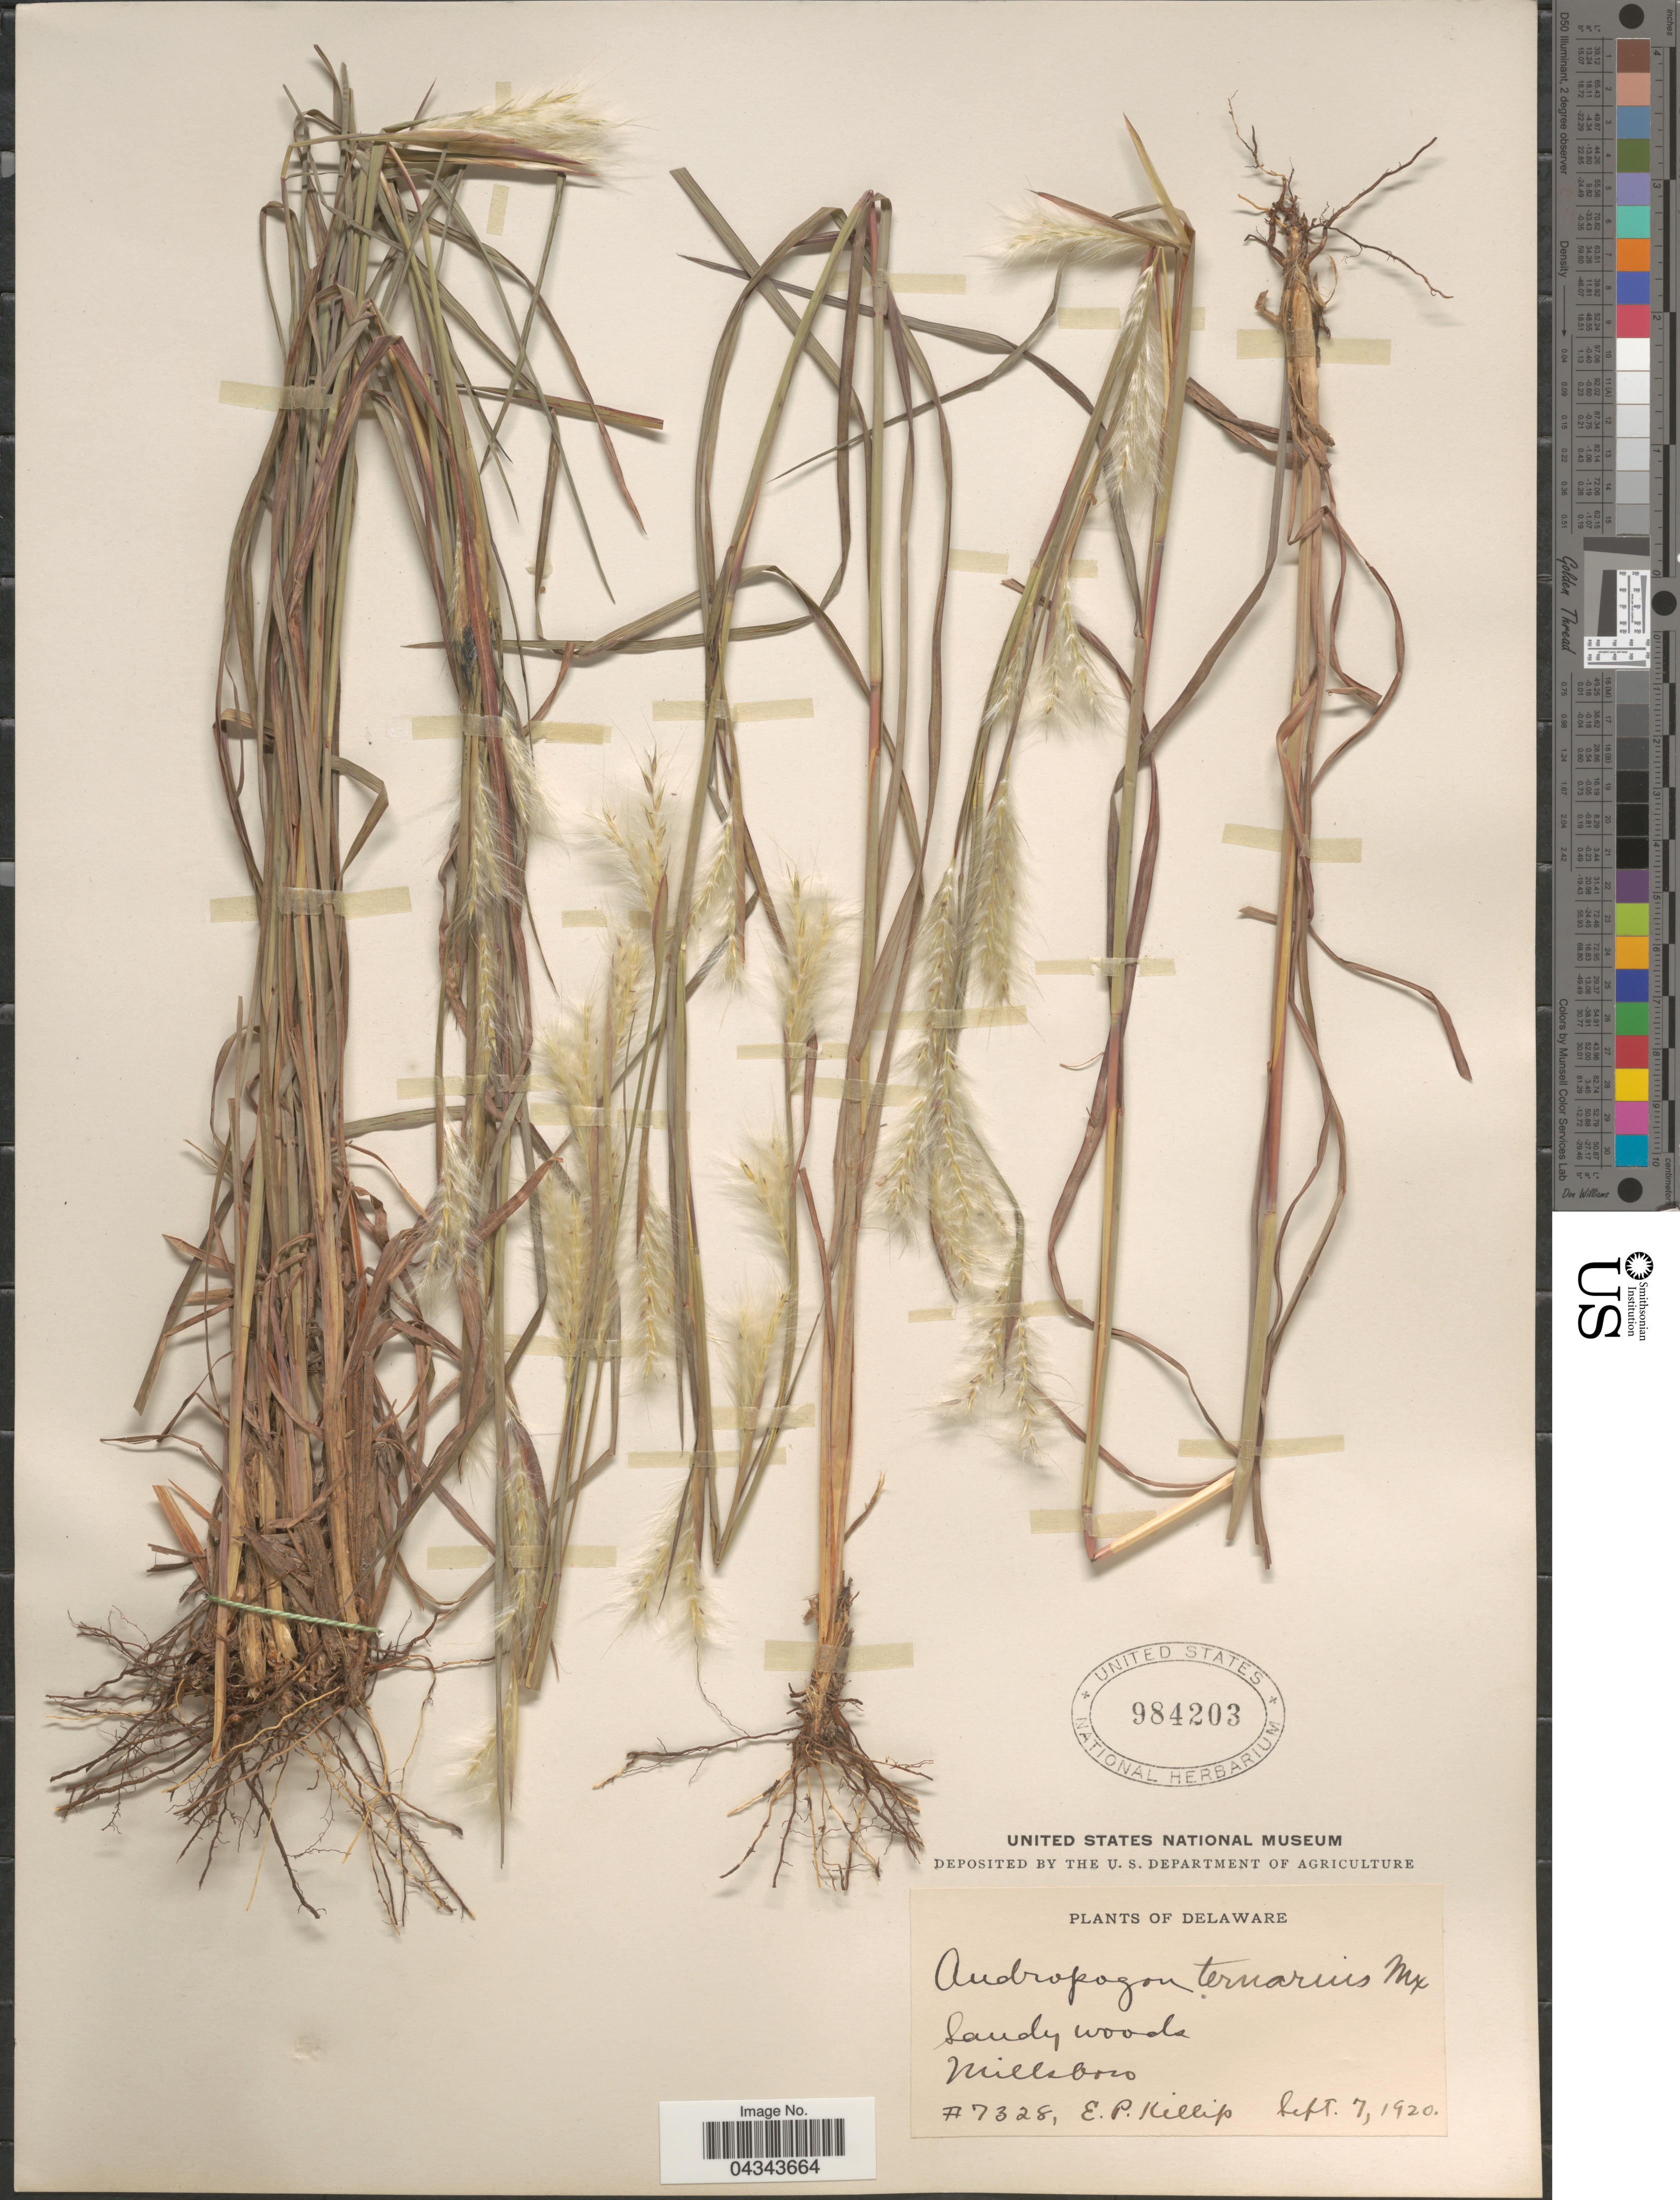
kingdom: Plantae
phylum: Tracheophyta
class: Liliopsida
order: Poales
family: Poaceae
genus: Andropogon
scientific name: Andropogon ternarius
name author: Michx.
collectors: E. P. Killip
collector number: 7328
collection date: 1920-09-07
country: United States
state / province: Delaware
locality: Millsboro.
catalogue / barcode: US 984203